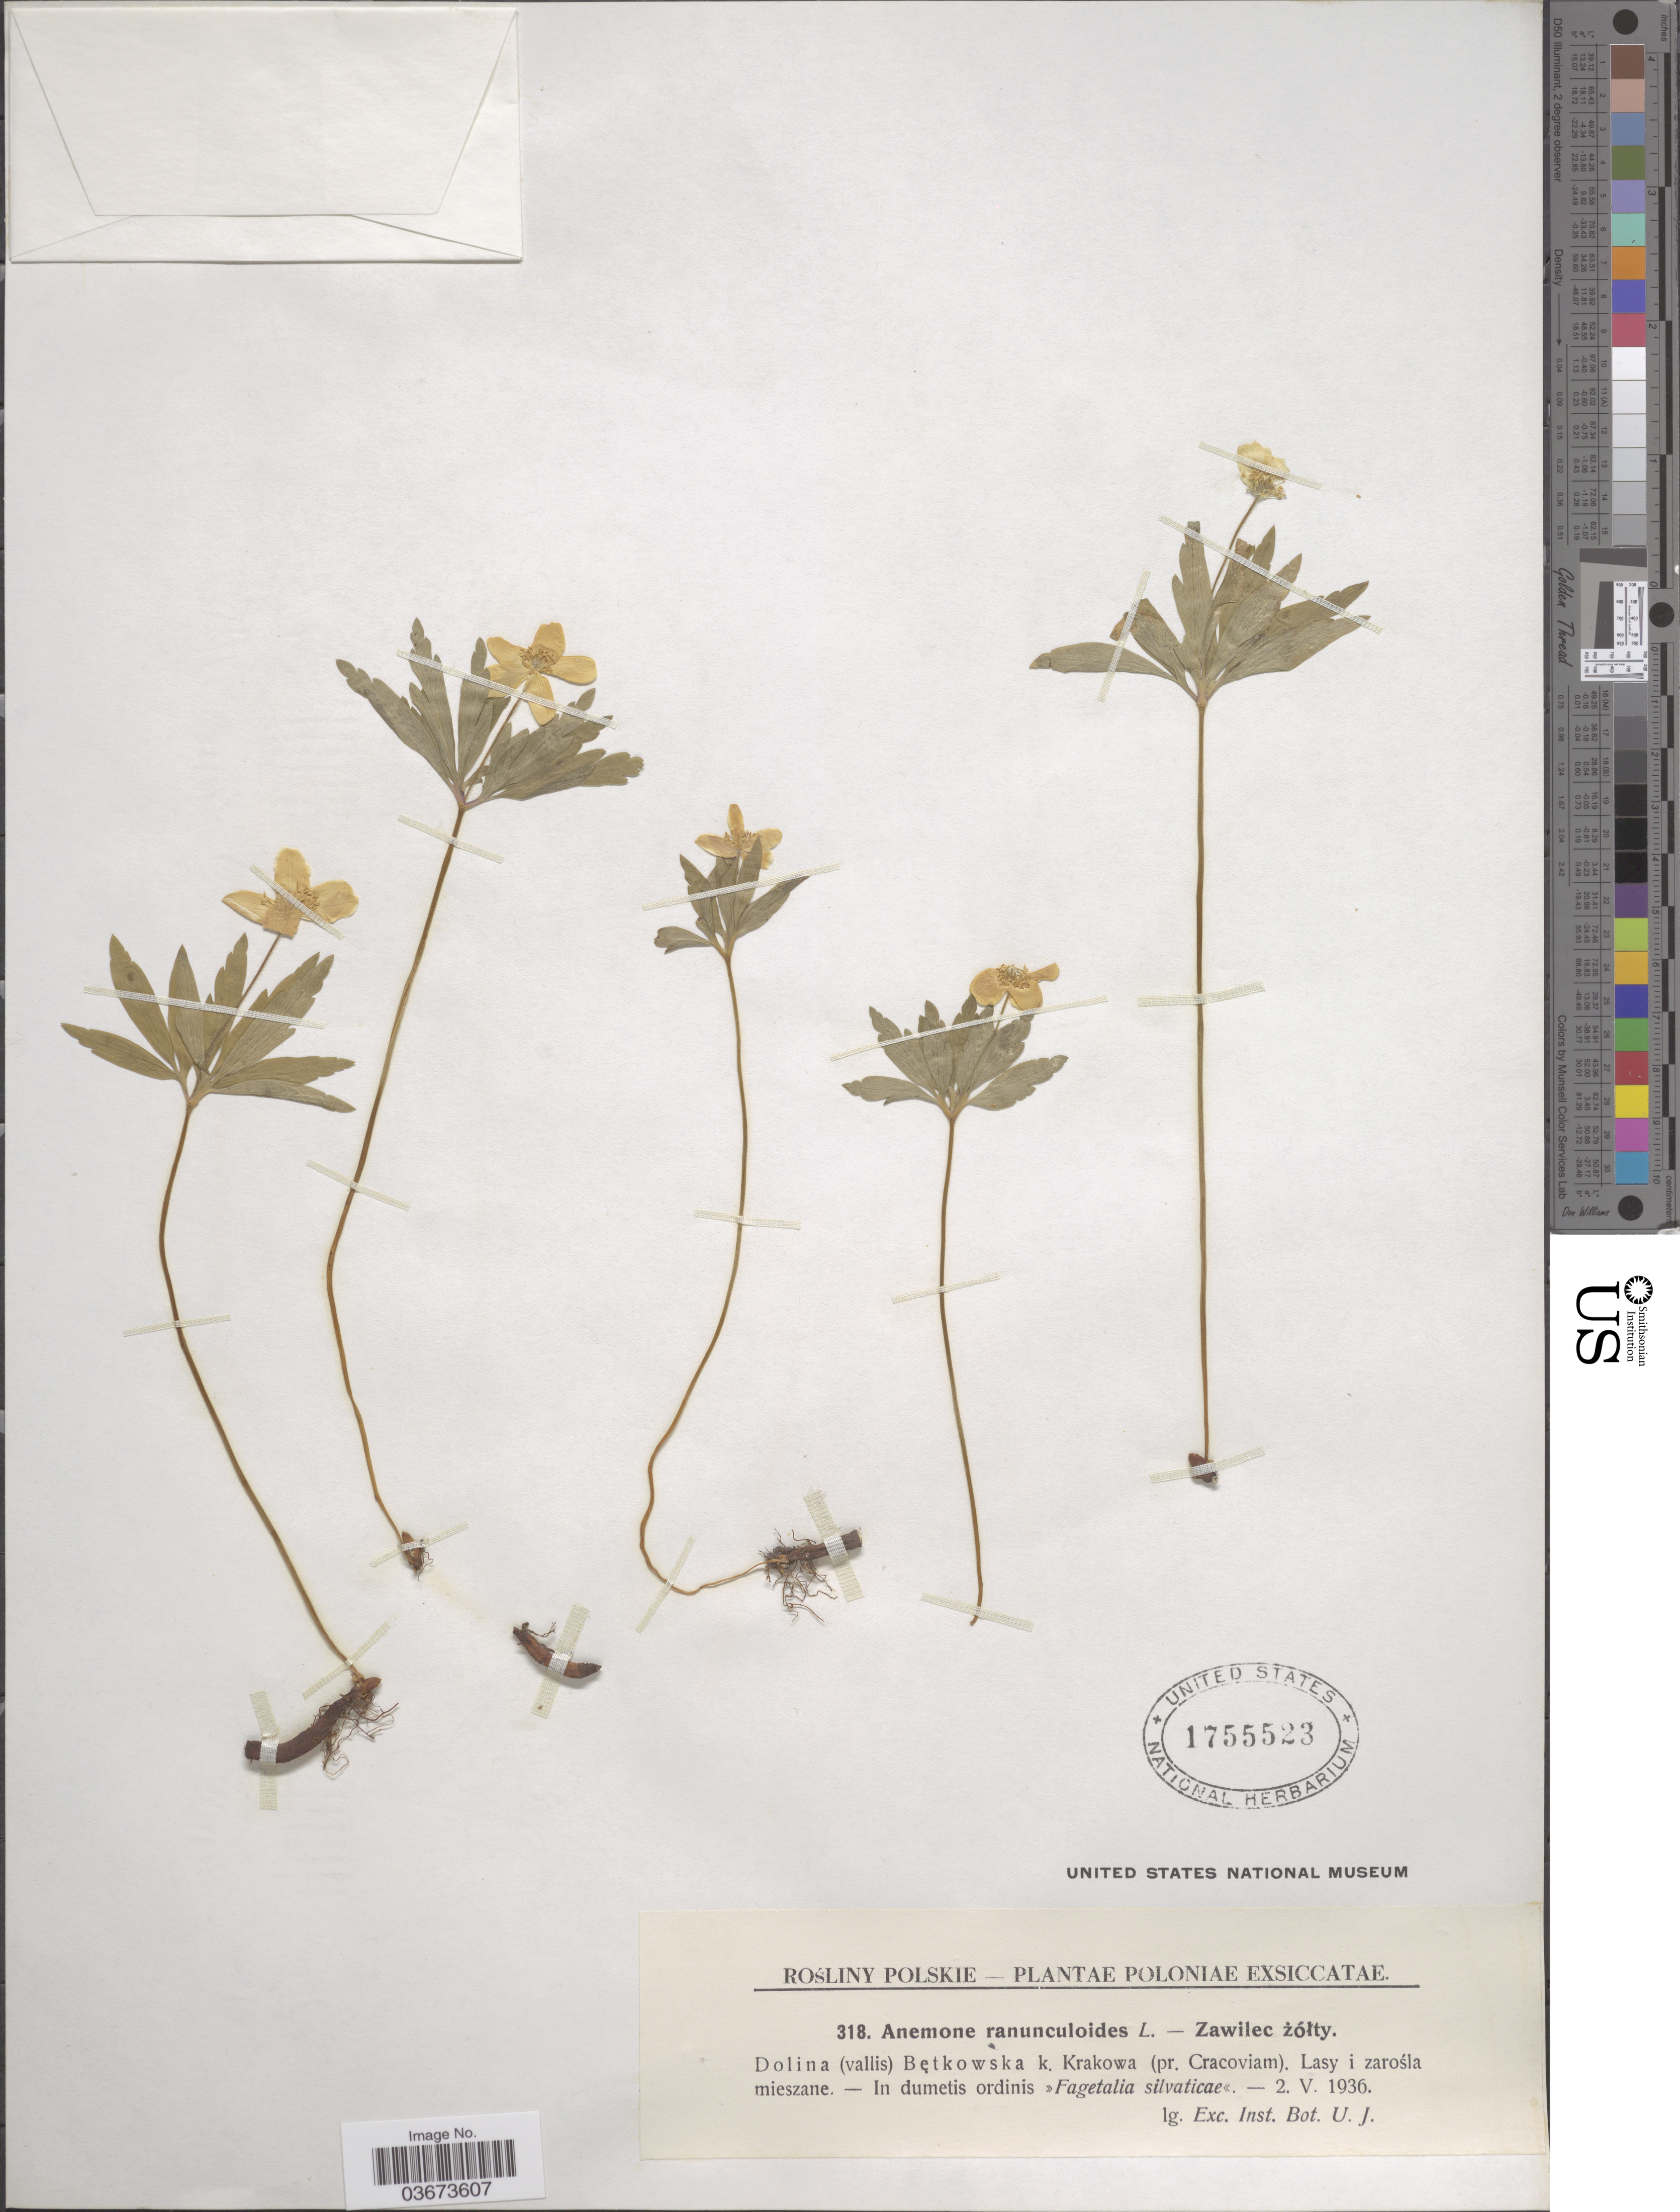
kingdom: Plantae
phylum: Tracheophyta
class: Magnoliopsida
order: Ranunculales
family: Ranunculaceae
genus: Anemone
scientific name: Anemone ranunculoides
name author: L.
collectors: Exch. Inst. Bot. U.J.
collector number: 318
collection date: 1936-05-02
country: Poland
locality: Poloniae. Dolina (vallis) Bętkowska k. Krakowa (pr. Cracoviam). Lasy i zarośla mieszane.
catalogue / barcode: US 1755523